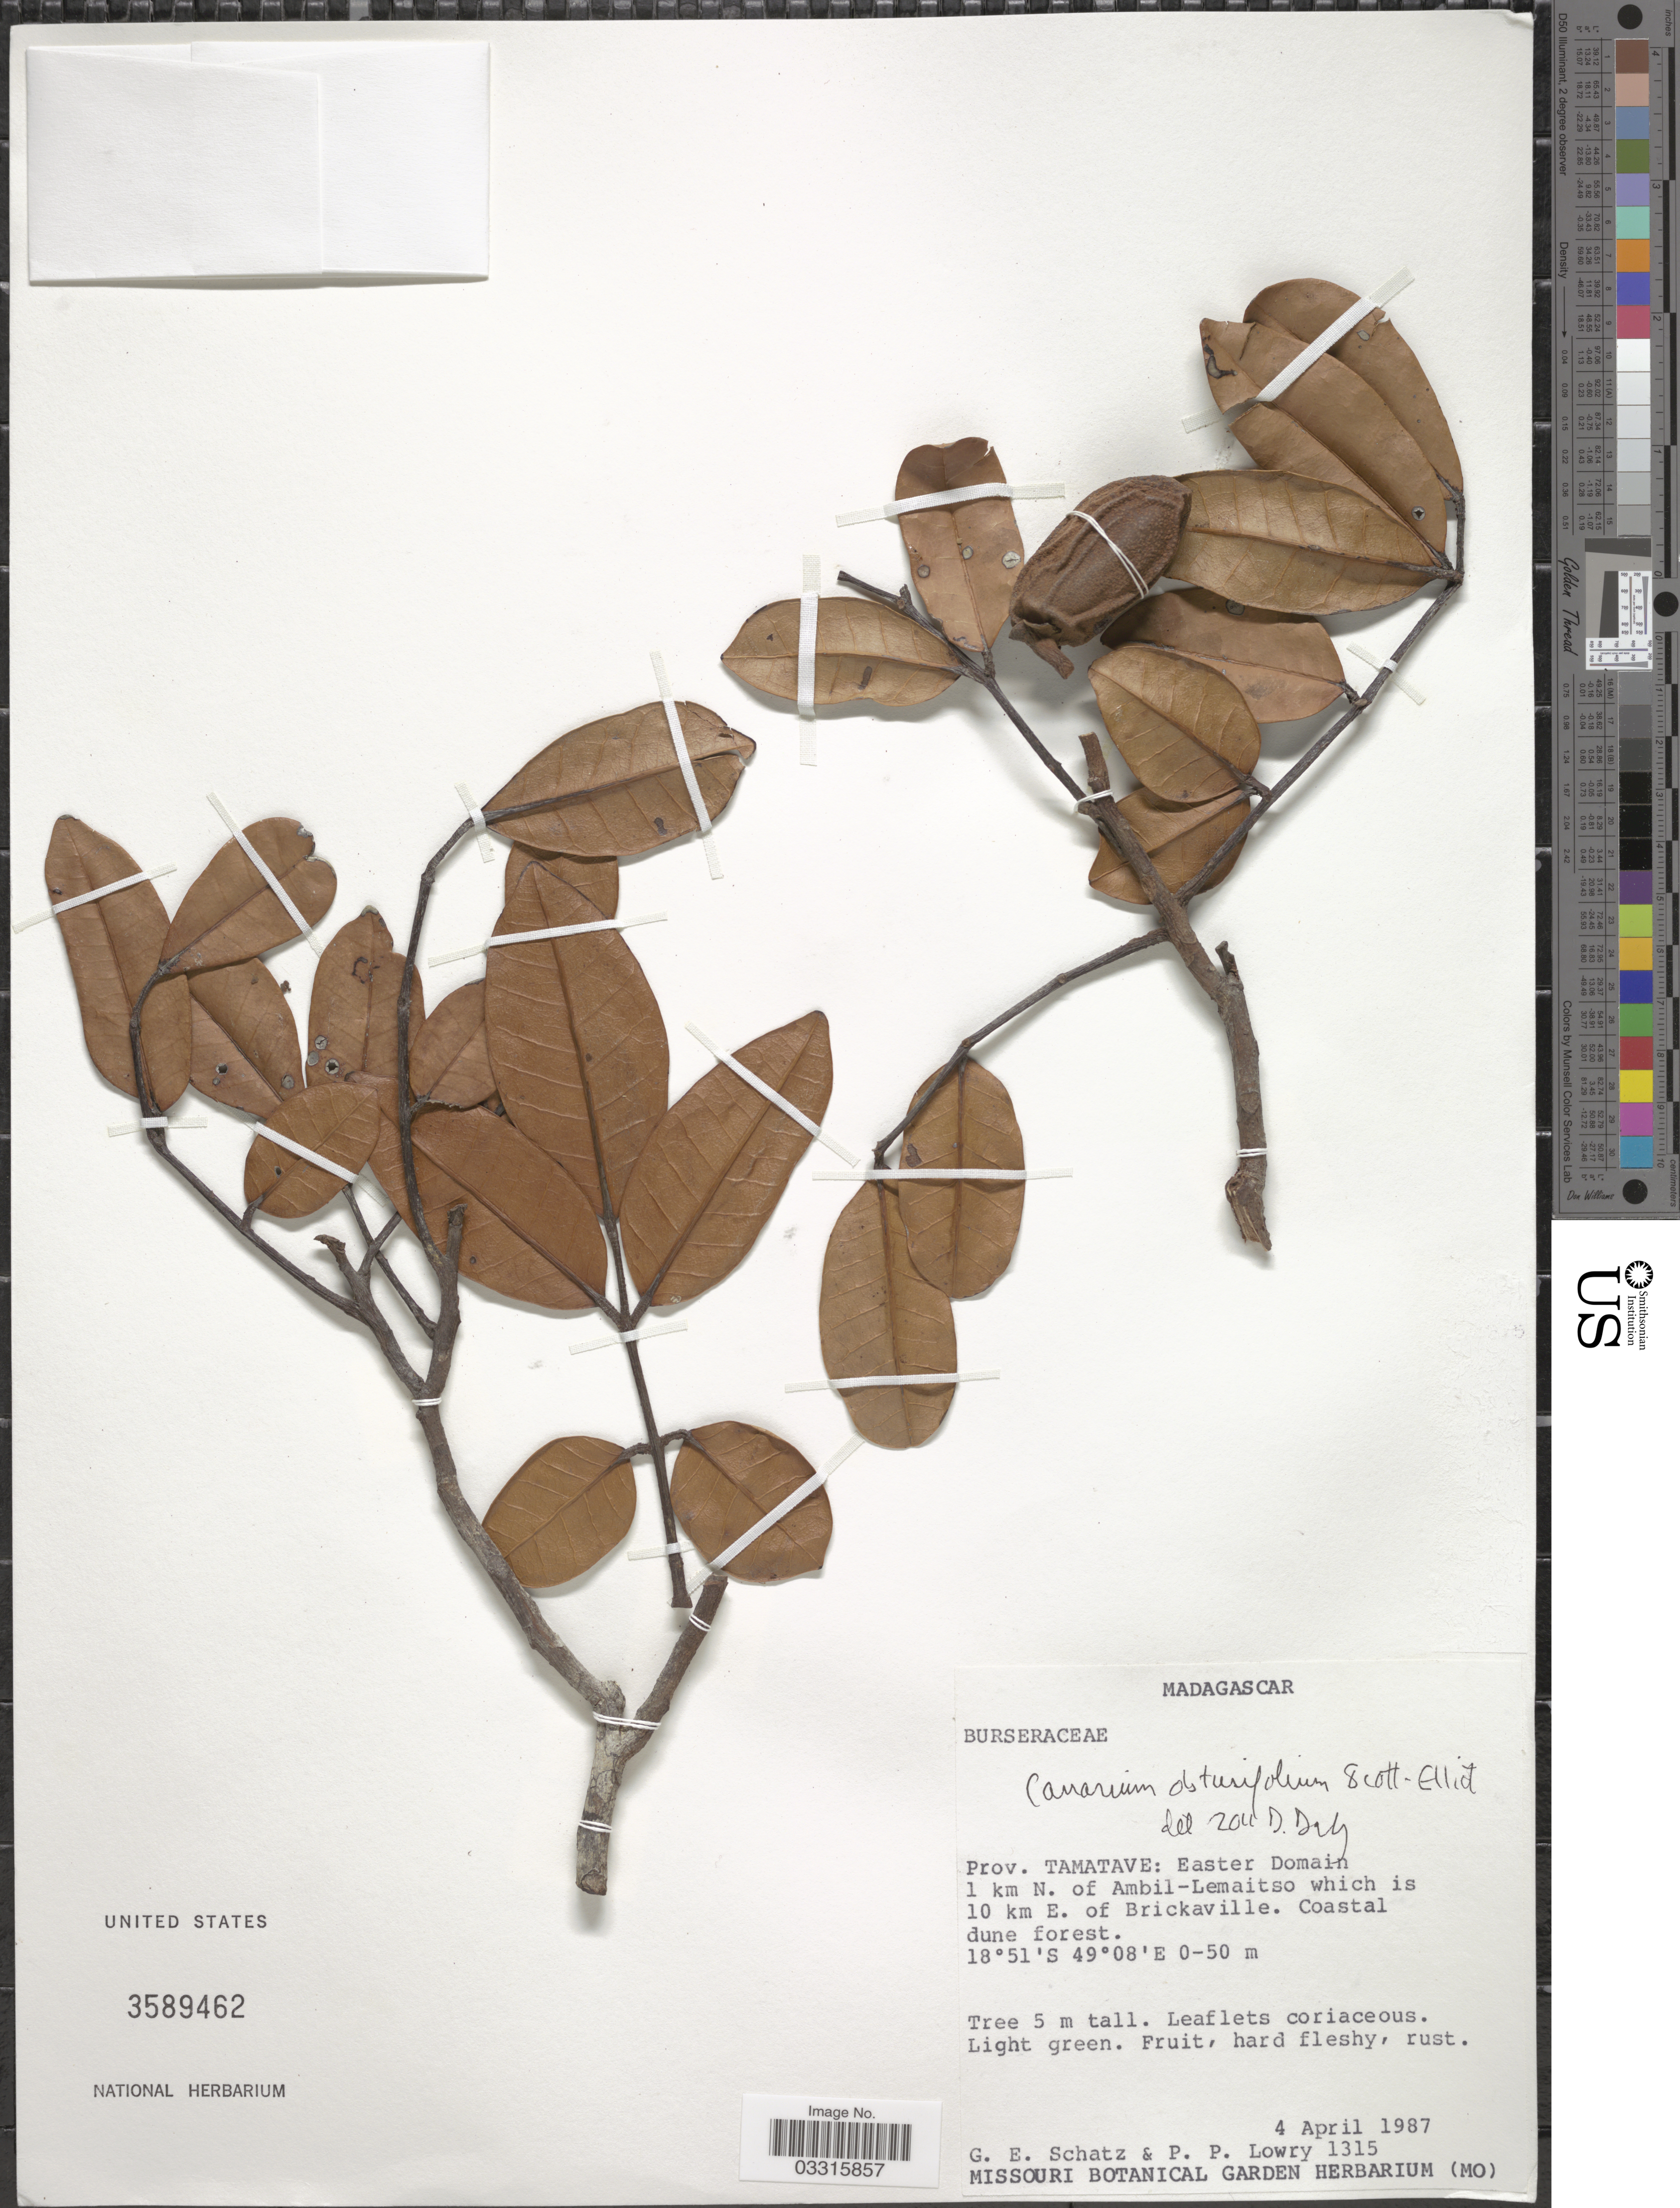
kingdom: Plantae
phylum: Tracheophyta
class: Magnoliopsida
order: Sapindales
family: Burseraceae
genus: Canarium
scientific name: Canarium obtusifolium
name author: Scott Elliot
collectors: G. Schatz & P. Lowry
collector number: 1315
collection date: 1987-04-04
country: Madagascar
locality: Prov. Tamatave: Easter Domain 1 km N. of Ambil-Lemaitso which is 10 km E. of Brickaville.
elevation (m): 0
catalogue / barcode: US 3589462